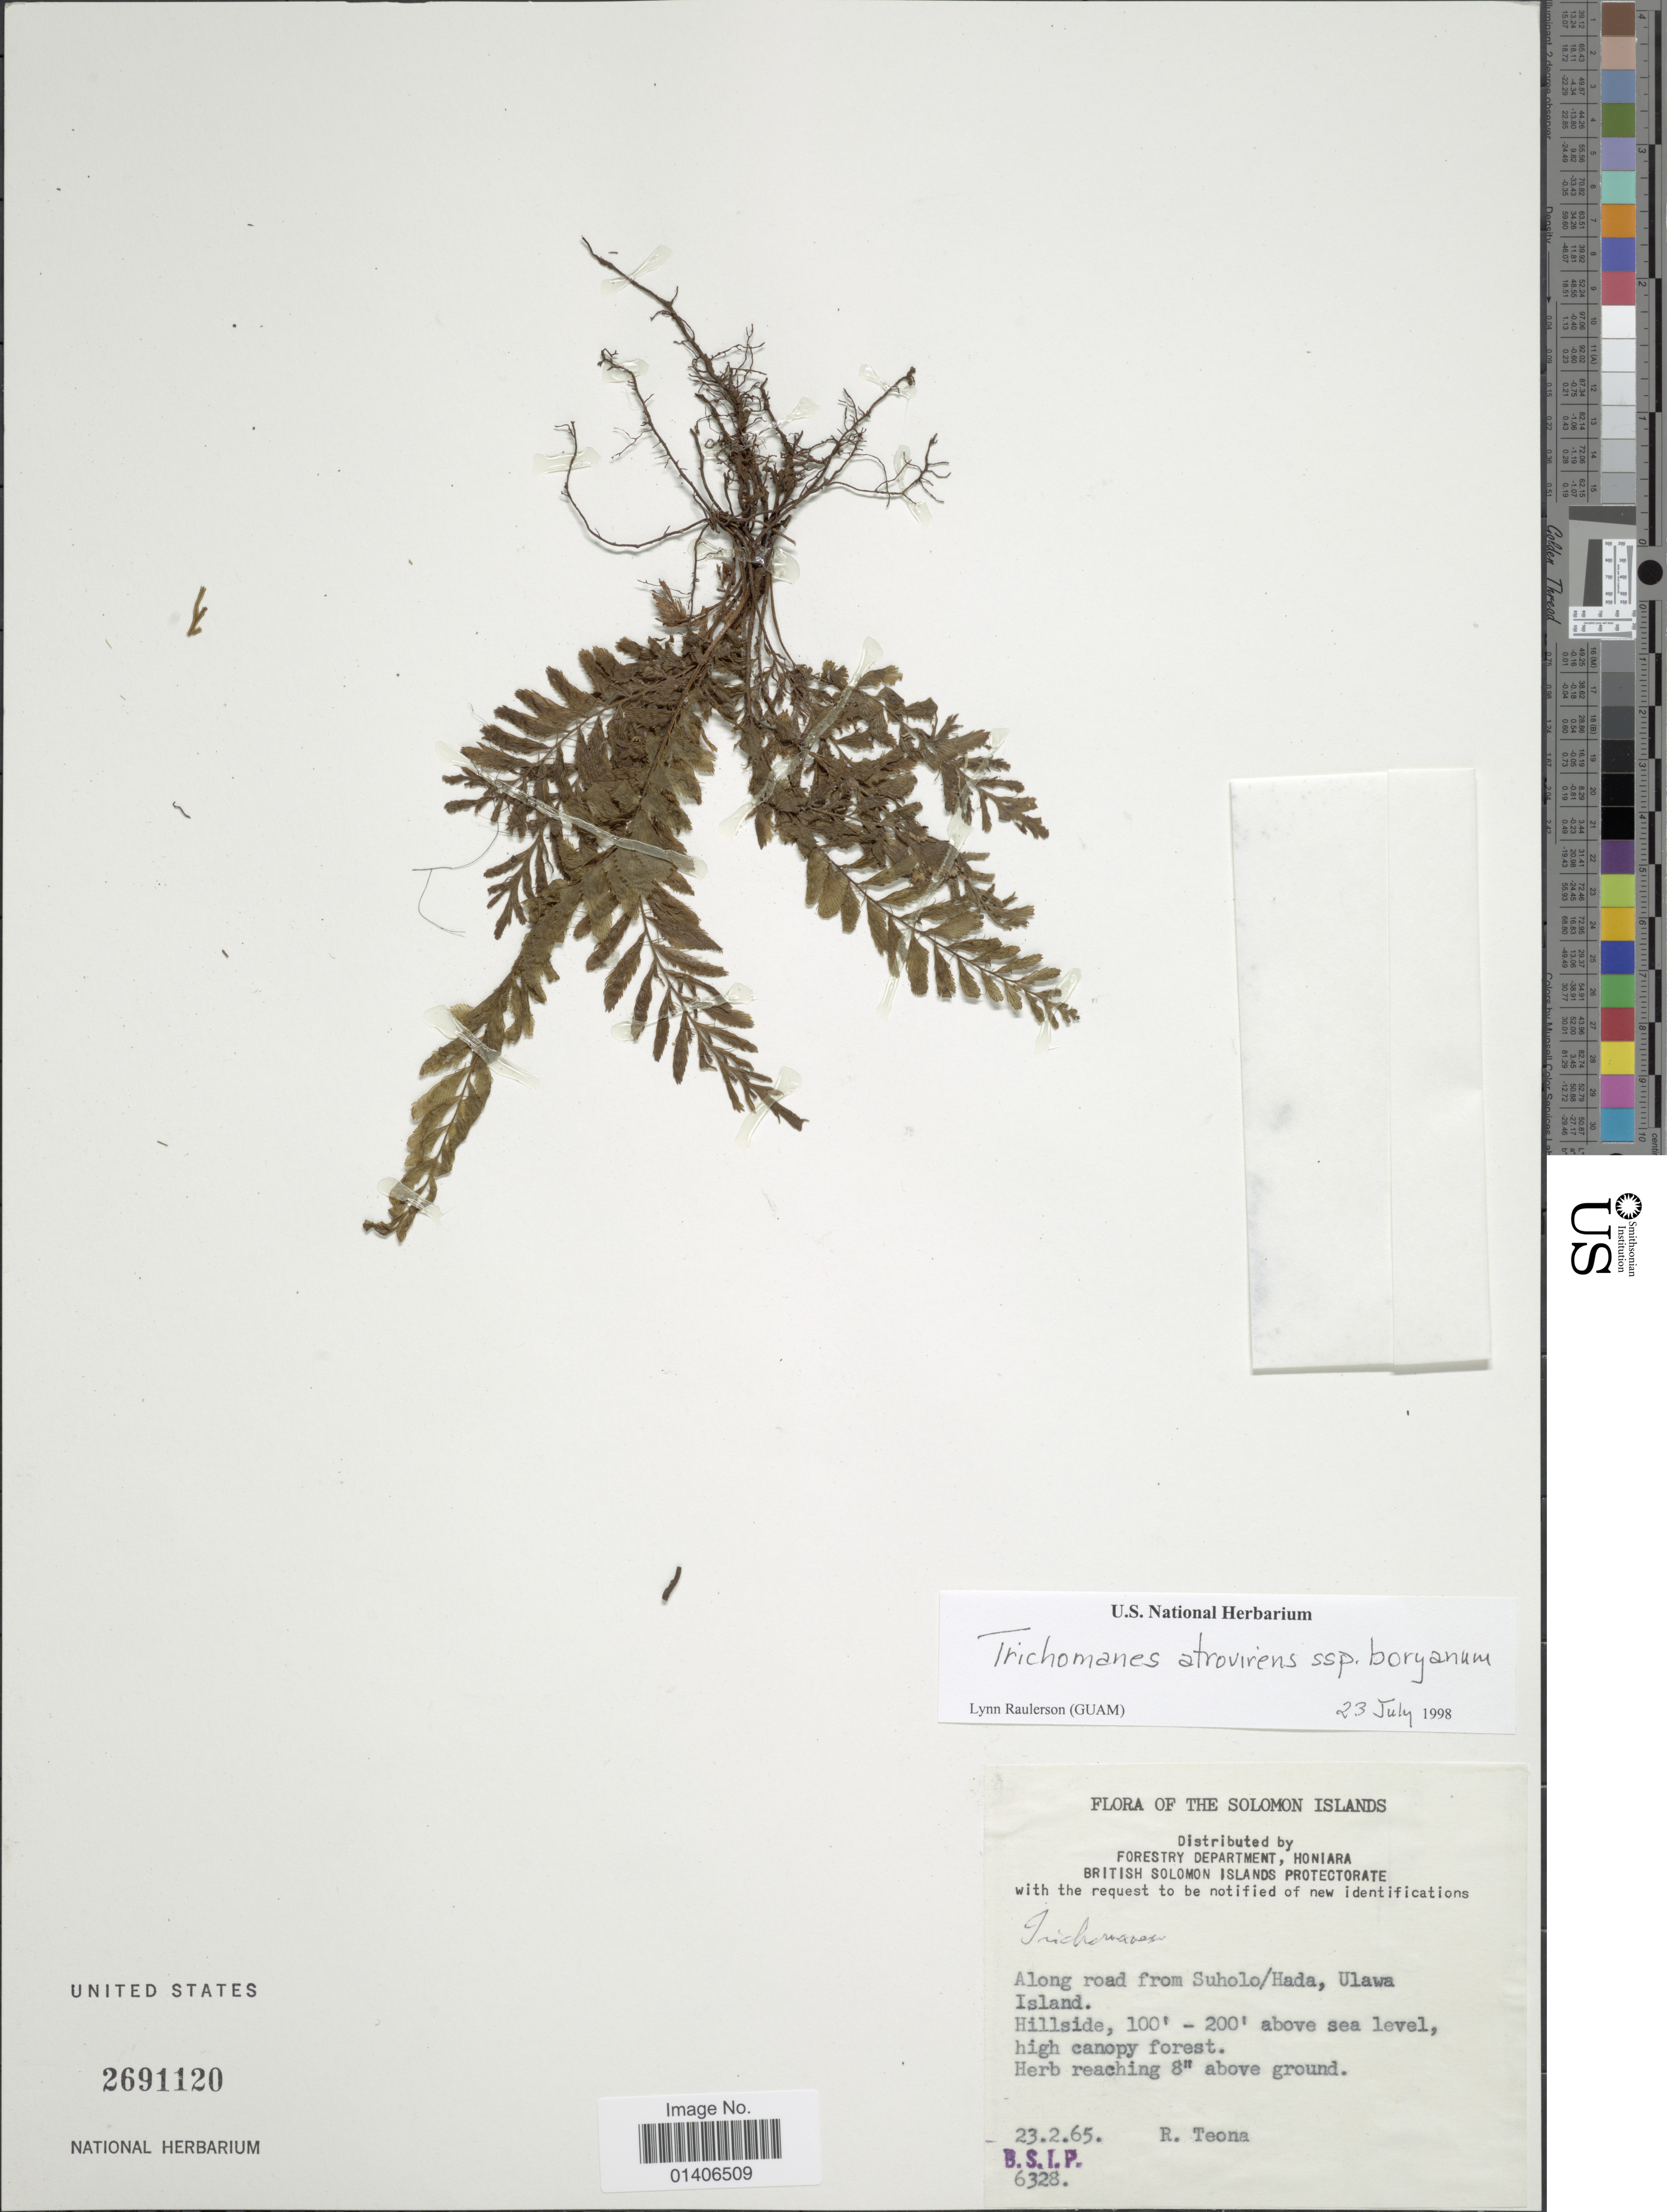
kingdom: Plantae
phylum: Tracheophyta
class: Polypodiopsida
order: Hymenophyllales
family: Hymenophyllaceae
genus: Cephalomanes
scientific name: Cephalomanes atrovirens subsp. boryanum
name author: (Kunze) K. Iwats.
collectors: R. Teona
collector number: BSIP 6328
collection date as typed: Transcribed d/m/y: 23/2/65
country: Solomon Islands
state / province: Solomon Islands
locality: Along road from Suholo/Hada, Ulawa Island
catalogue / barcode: US 2691120